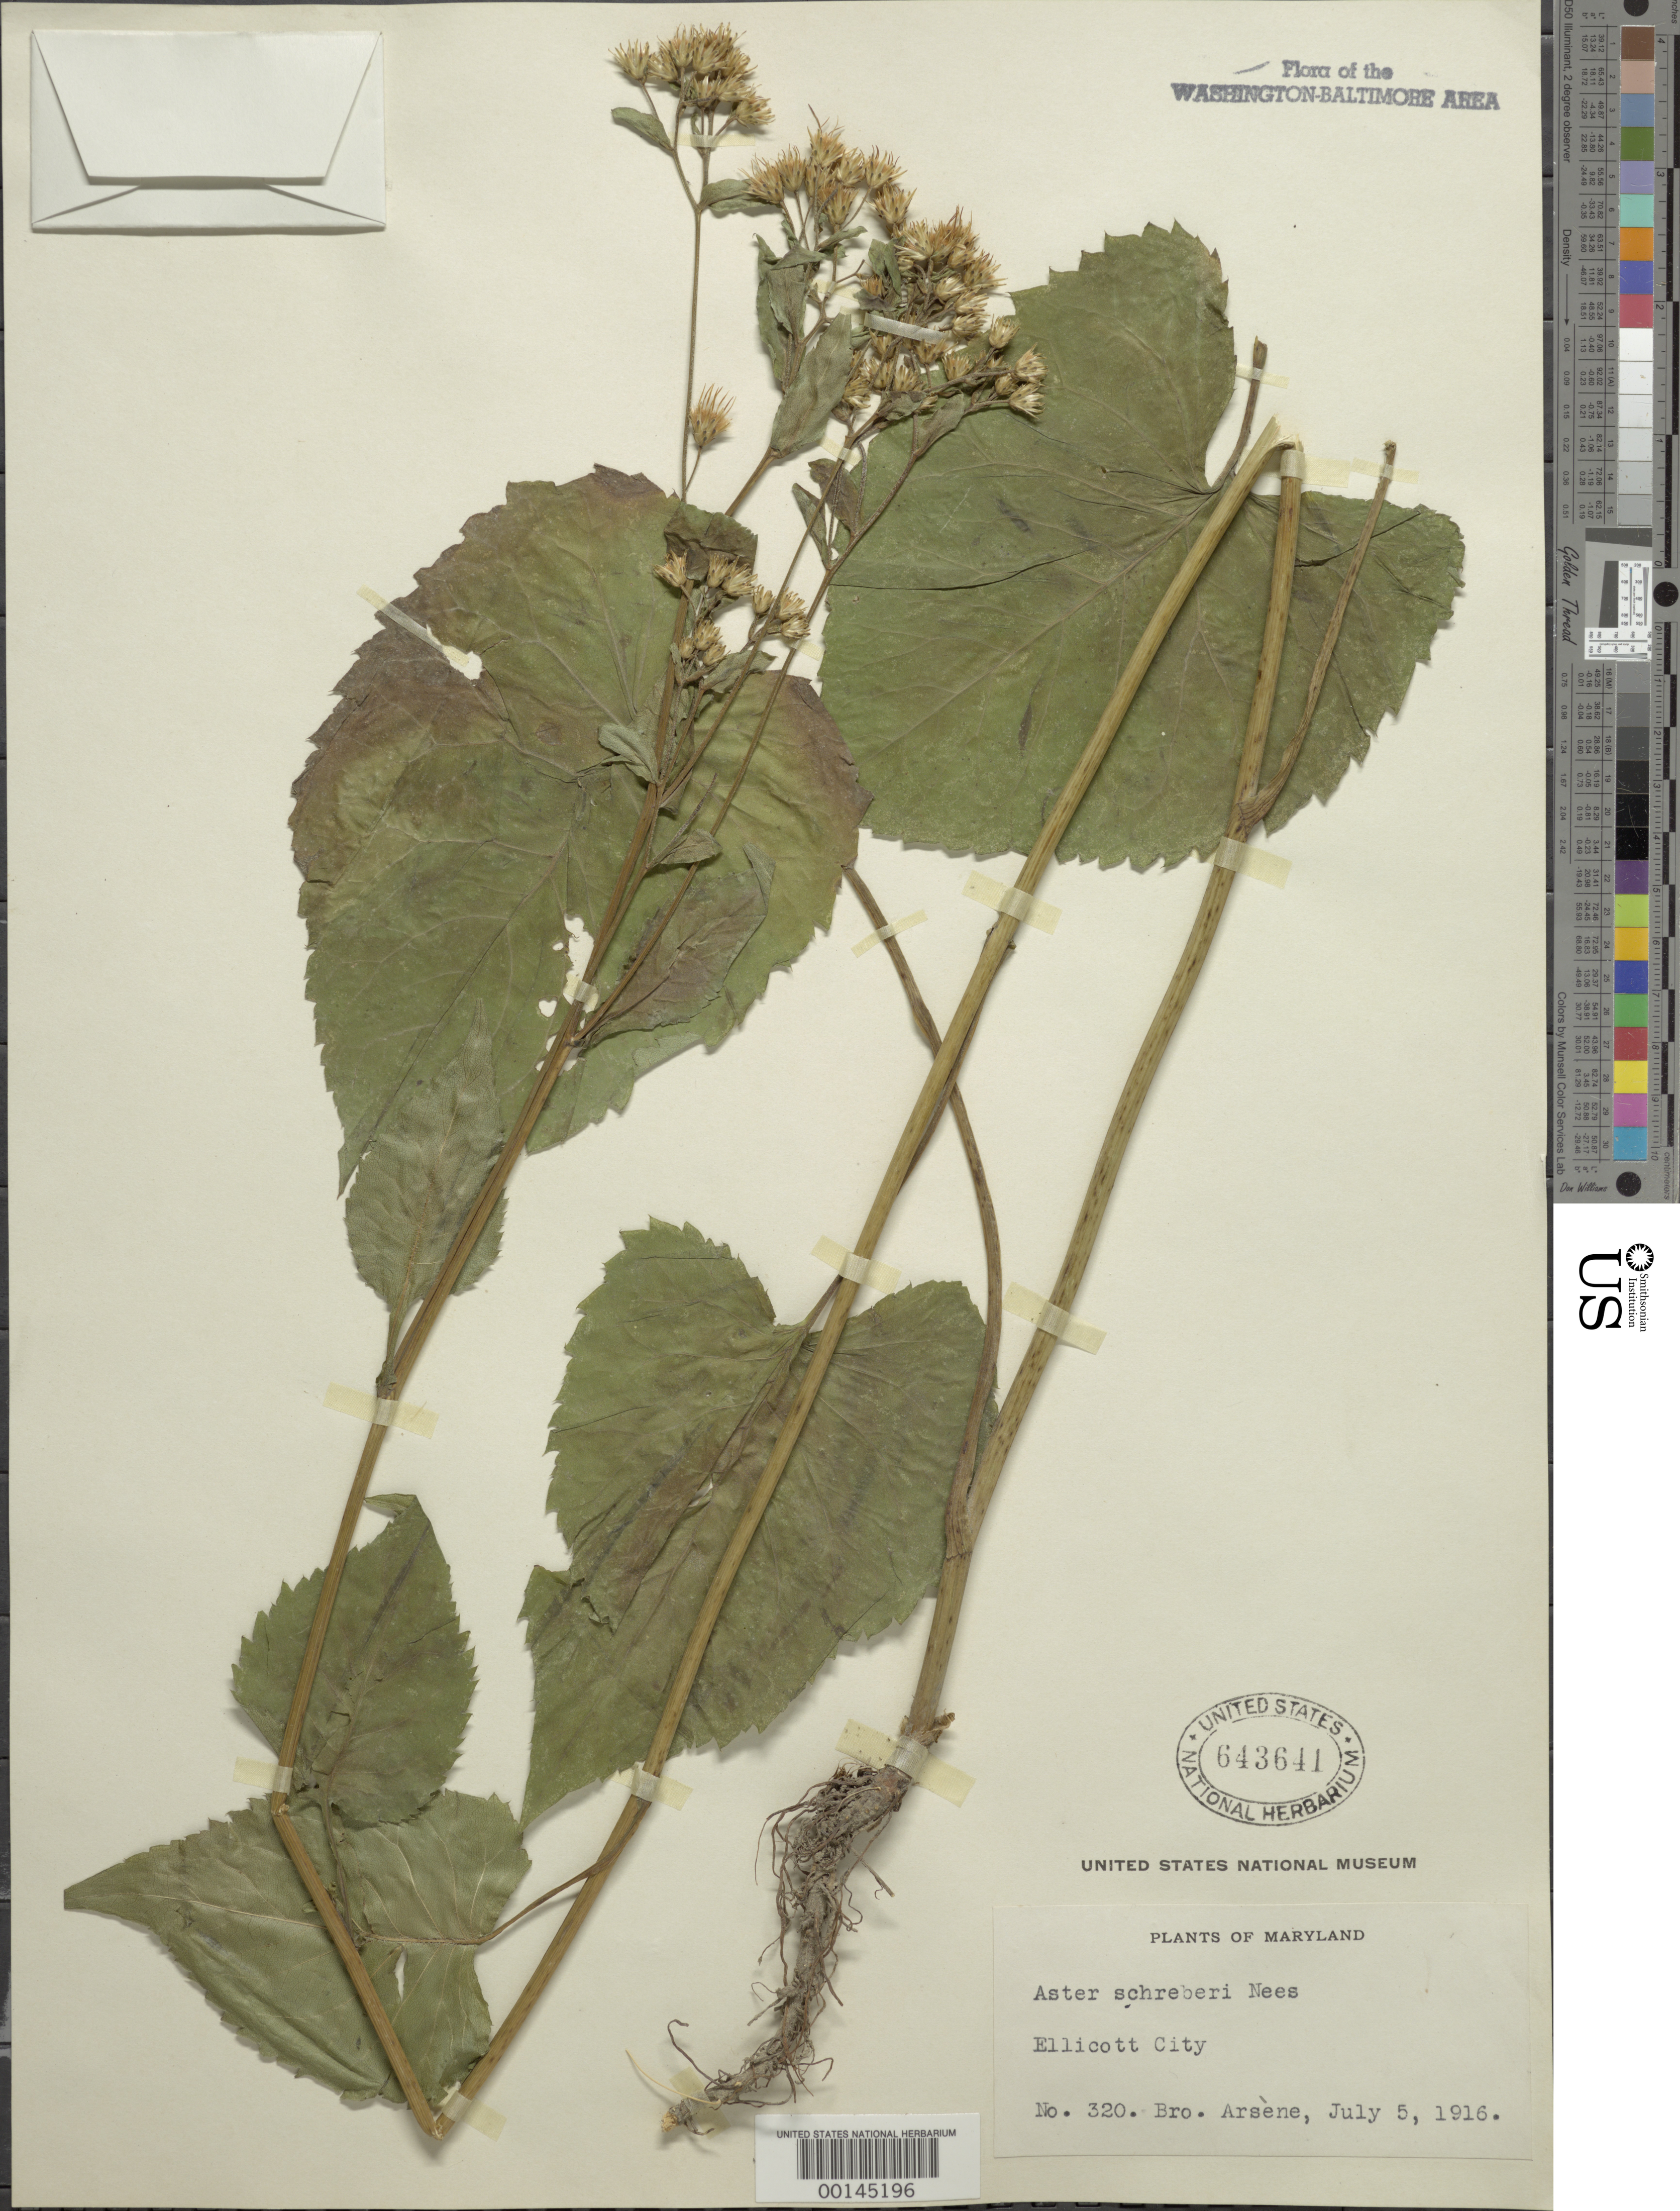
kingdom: Plantae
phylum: Tracheophyta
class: Magnoliopsida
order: Asterales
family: Asteraceae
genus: Eurybia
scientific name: Eurybia schreberi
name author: (Nees) Nees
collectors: Bro. G. Arsène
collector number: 320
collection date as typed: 05 Jul 1916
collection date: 1916-07-05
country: United States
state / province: Maryland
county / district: Howard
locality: Ellicott City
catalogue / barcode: US 643641